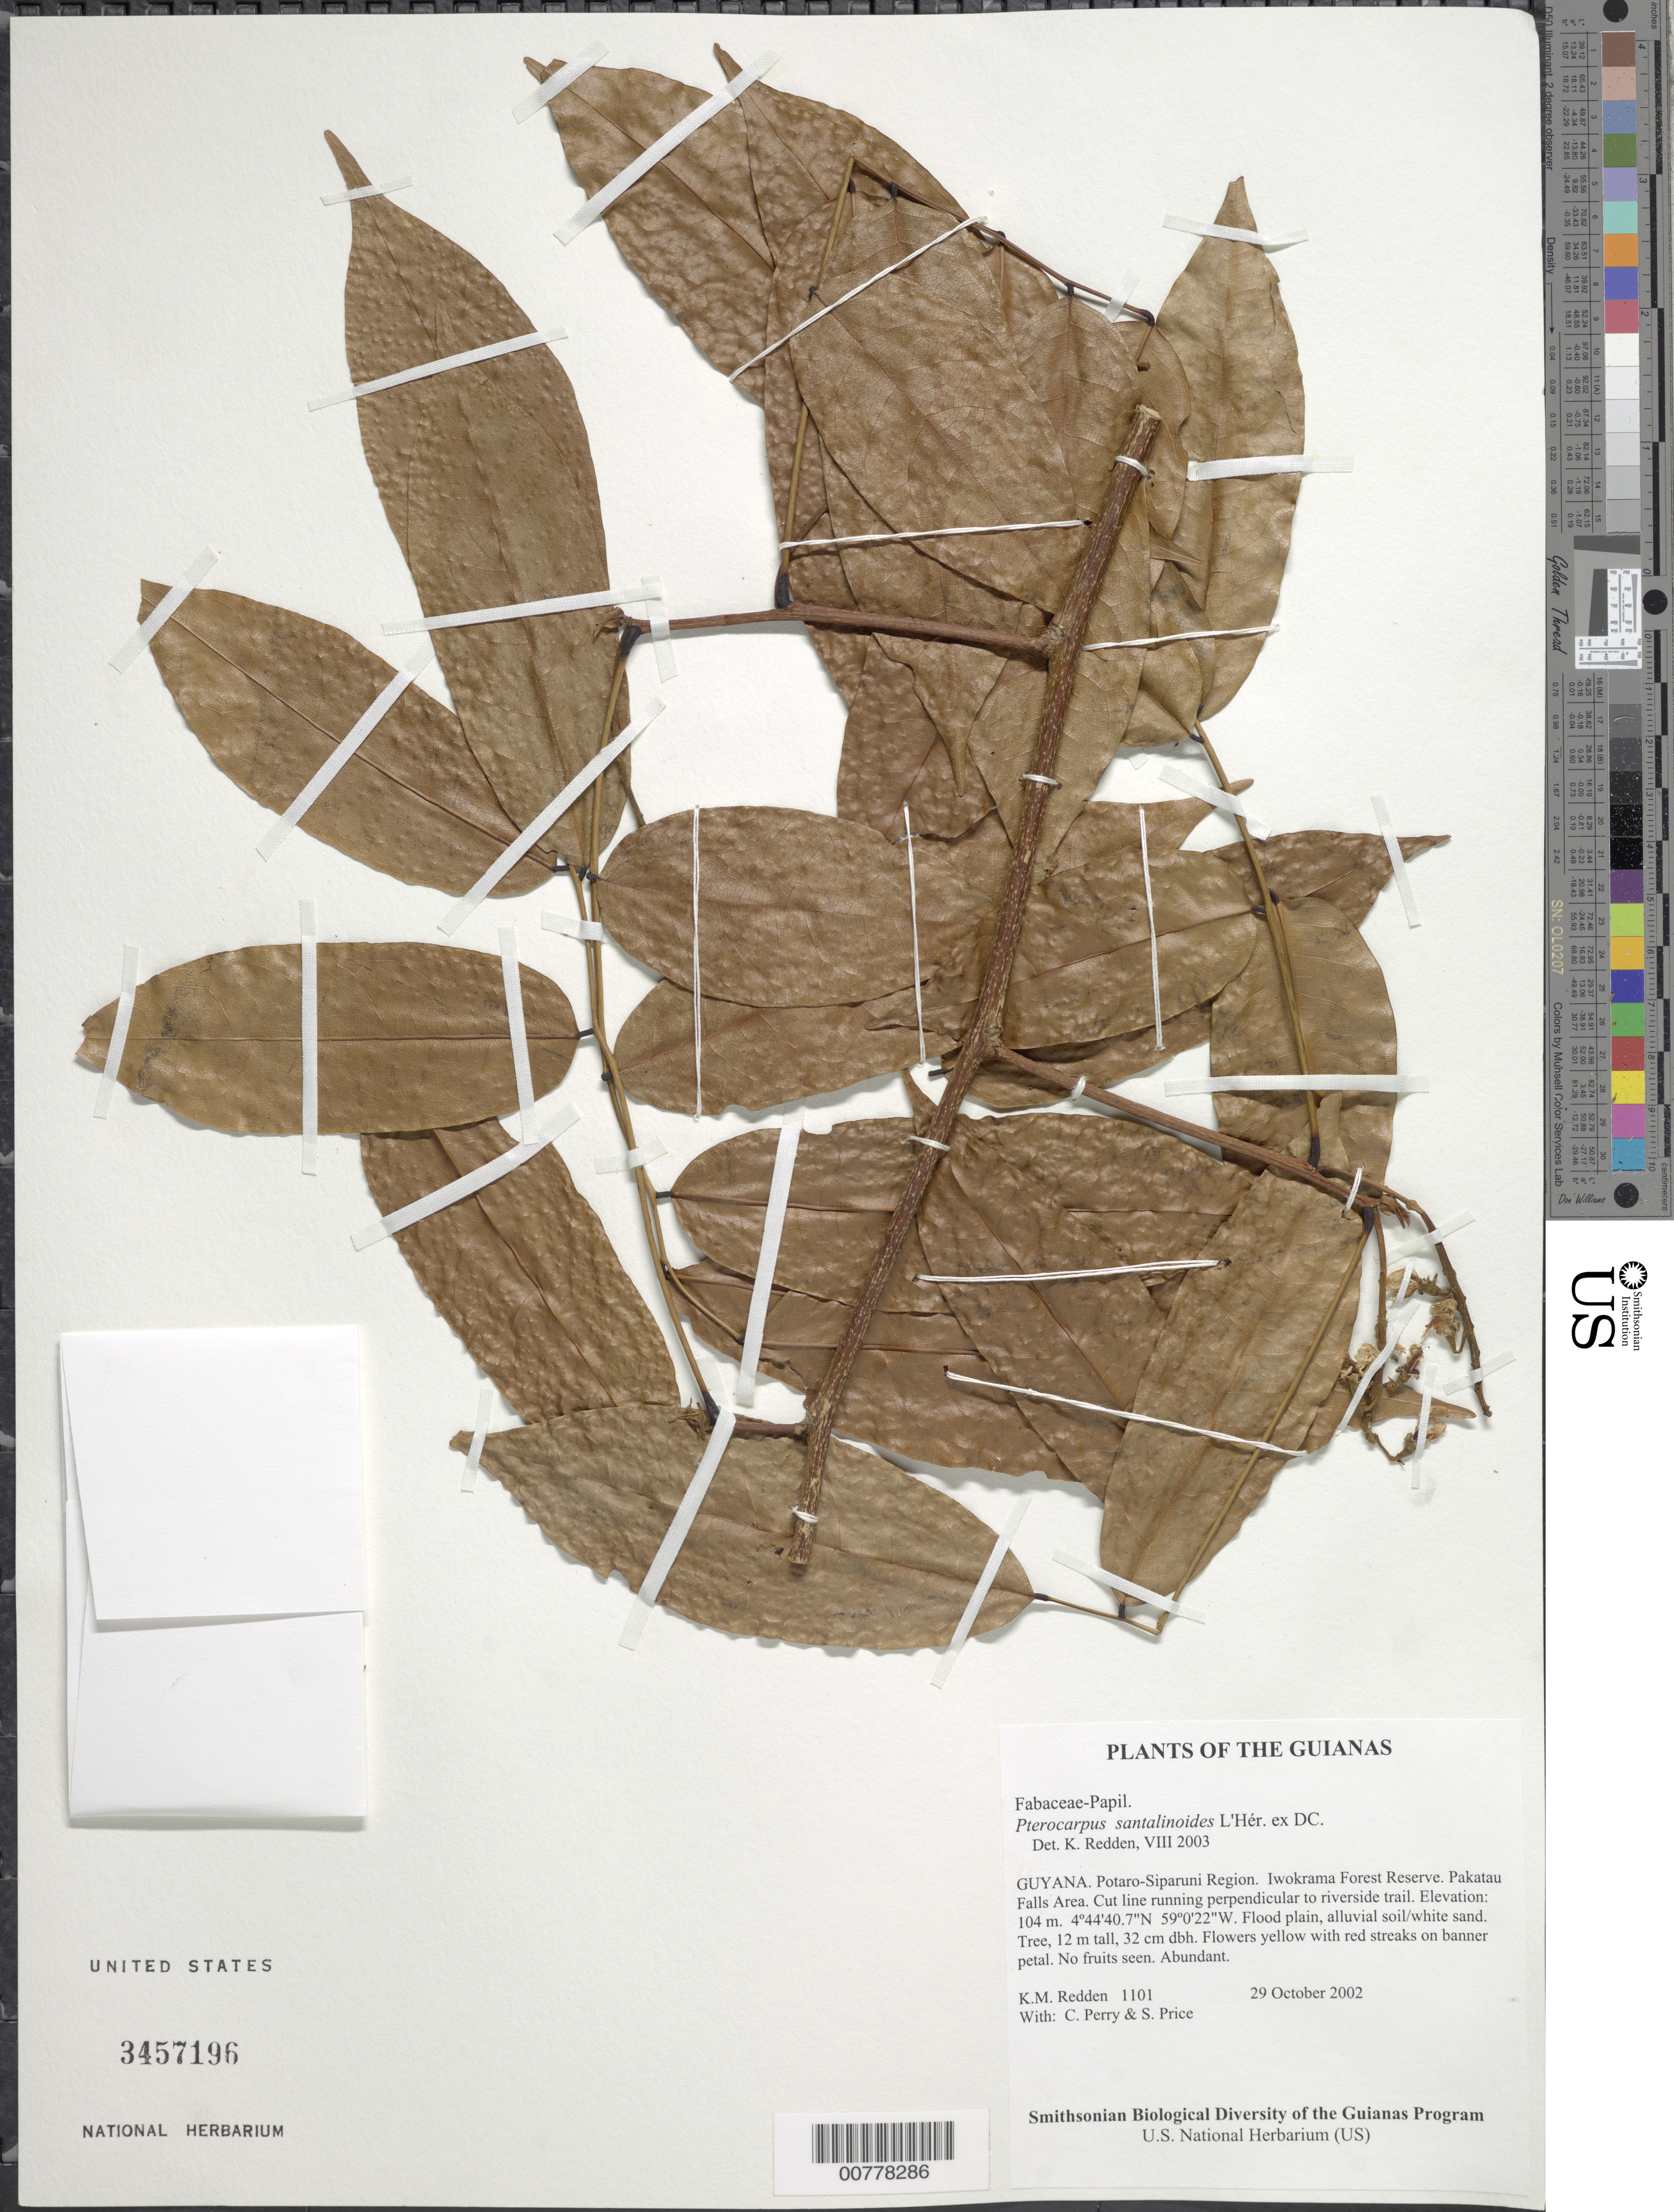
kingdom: Plantae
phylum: Tracheophyta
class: Magnoliopsida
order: Fabales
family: Fabaceae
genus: Pterocarpus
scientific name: Pterocarpus santalinoides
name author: L'Hér. ex DC.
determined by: Redden, K. M.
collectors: K. M. Redden, C. Perry & S. Price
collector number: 1101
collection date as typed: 29 October 2002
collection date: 2002-10-29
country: Guyana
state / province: Potaro-Siparuni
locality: Iwokrama Forest Reserve. Pakatau Falls Area. Cut line running perpendicular to riverside trail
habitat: Flood plain, alluvial soil/white sand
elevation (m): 104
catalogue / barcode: US 3457196